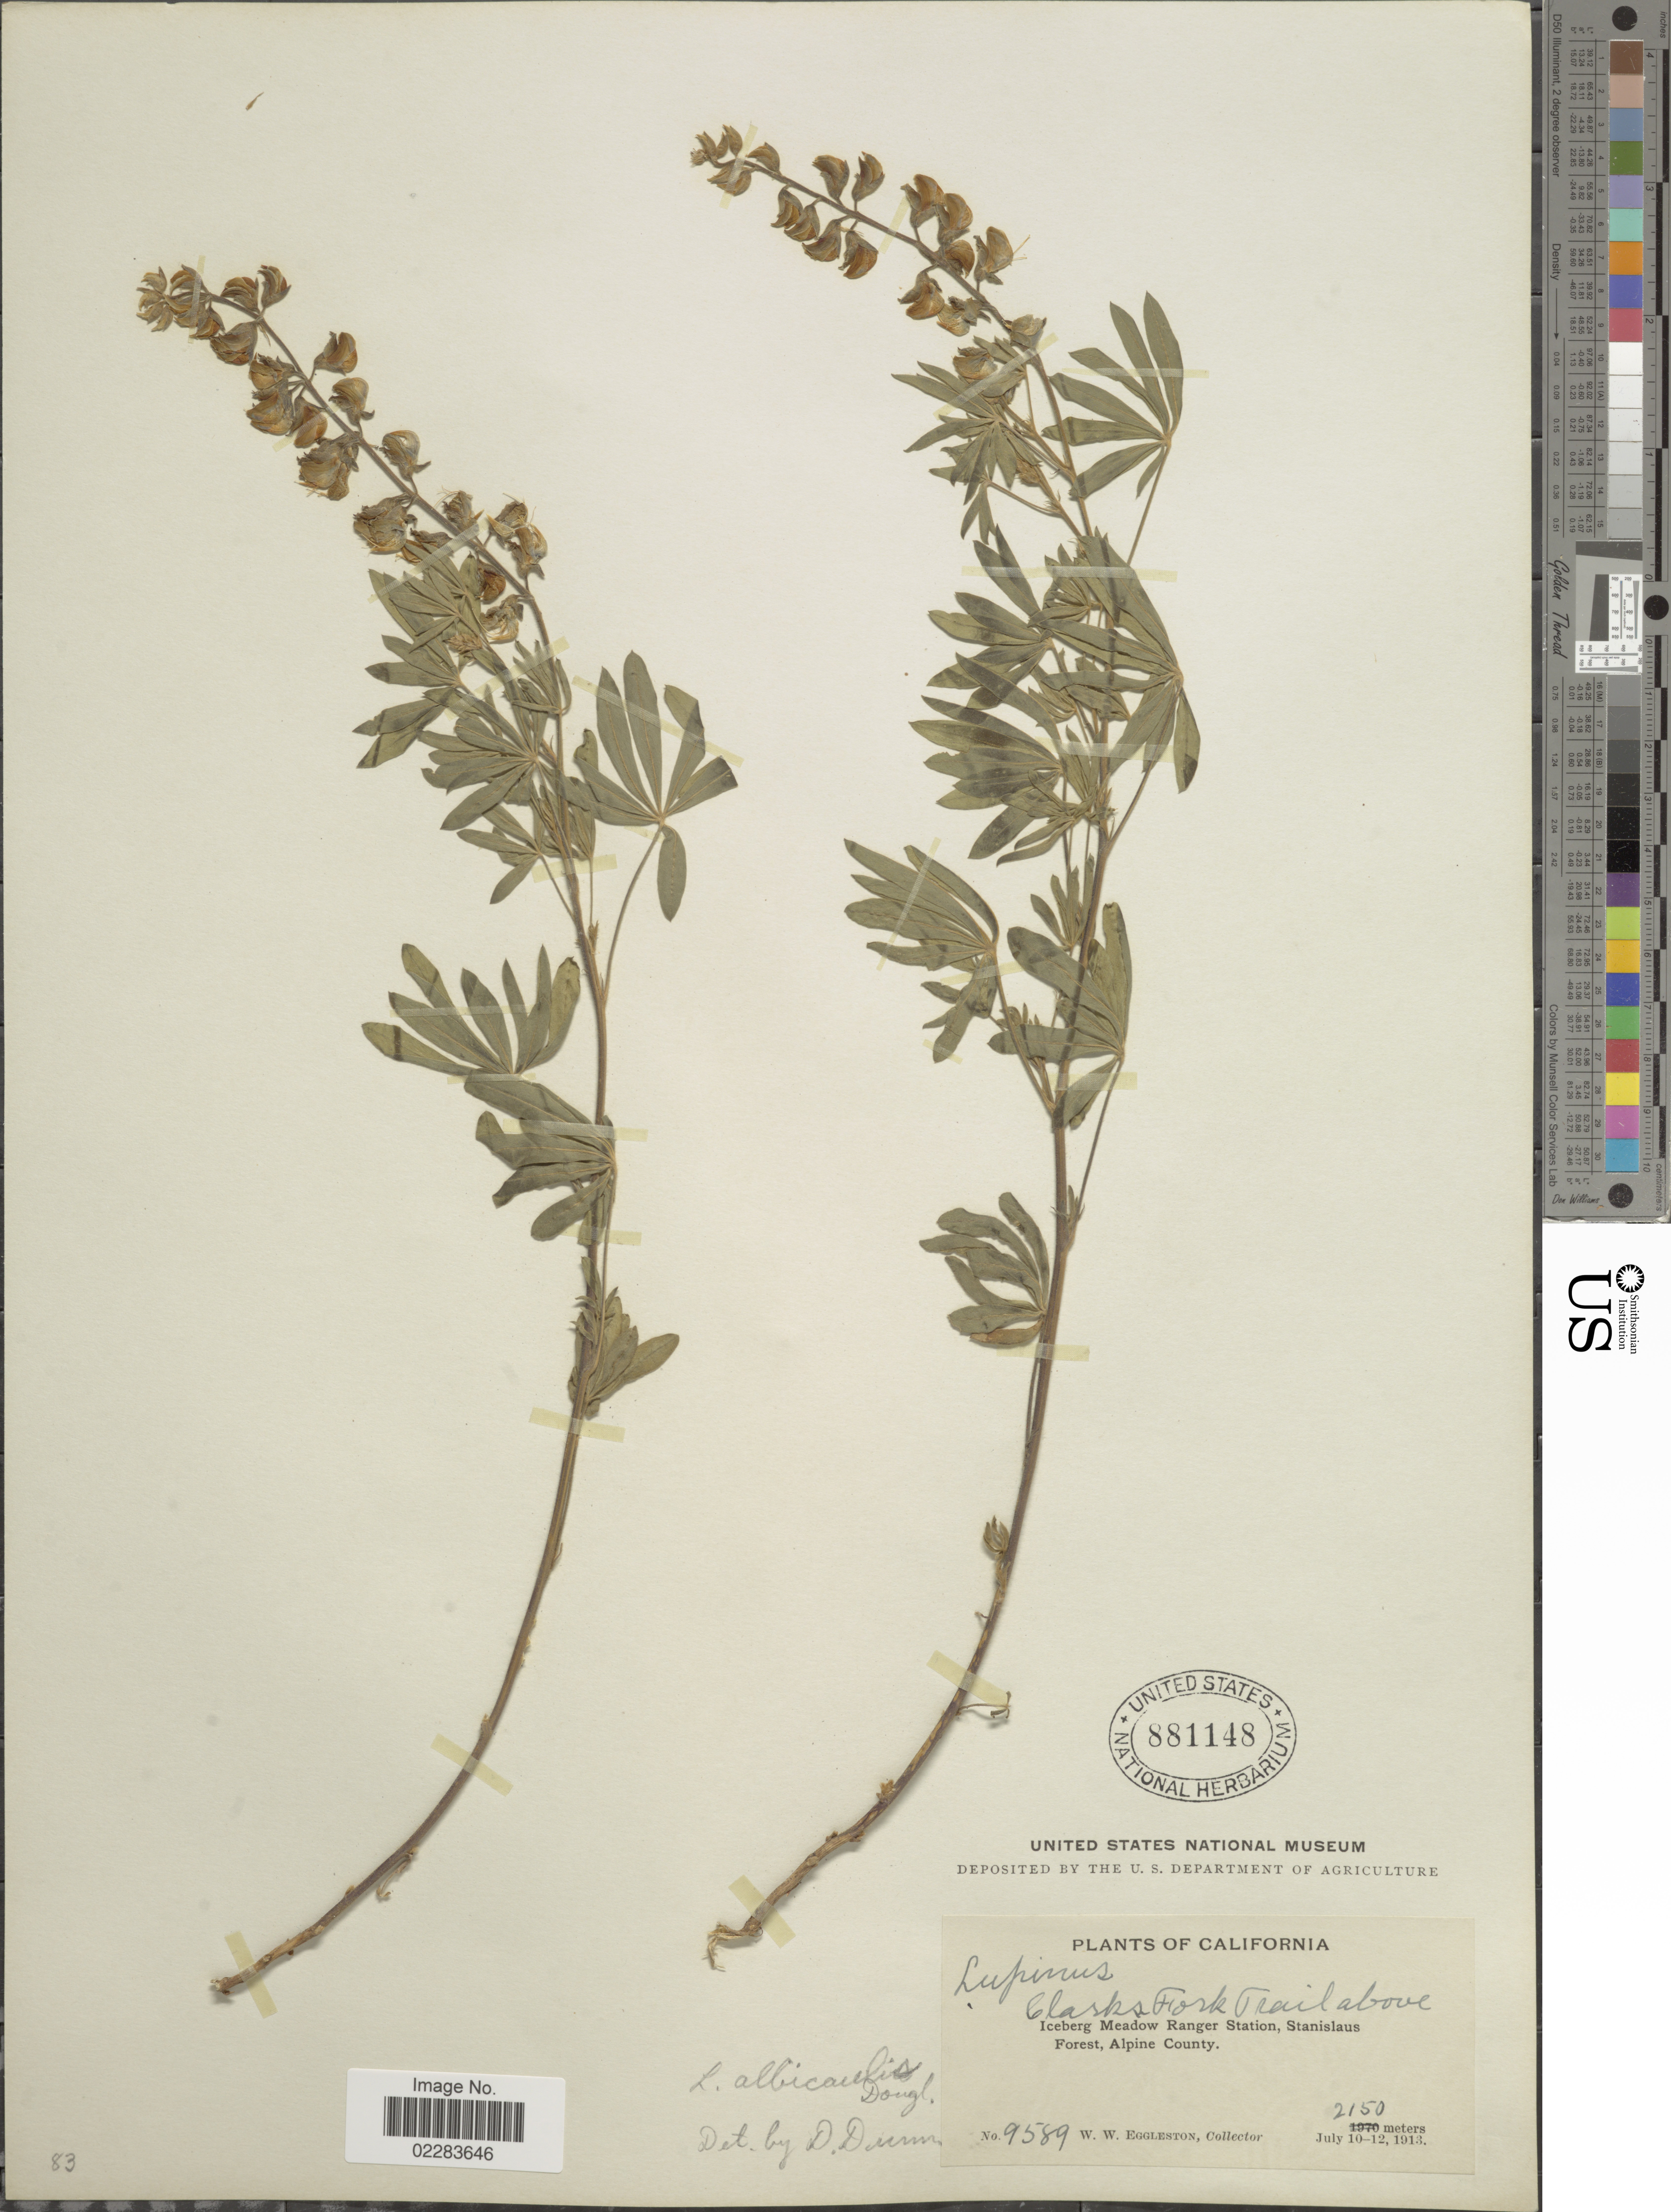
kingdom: Plantae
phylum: Tracheophyta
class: Magnoliopsida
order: Fabales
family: Fabaceae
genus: Lupinus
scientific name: Lupinus albicaulis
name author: Douglas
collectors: W. W. Eggleston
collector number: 9589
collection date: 1913-07-10/1913-07-12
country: United States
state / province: California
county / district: Alpine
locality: Clarks Fork Trail above. Iceberg Meadow Ranger Station, Stanislaus Forest, Alpine County.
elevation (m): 2150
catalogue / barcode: US 881148